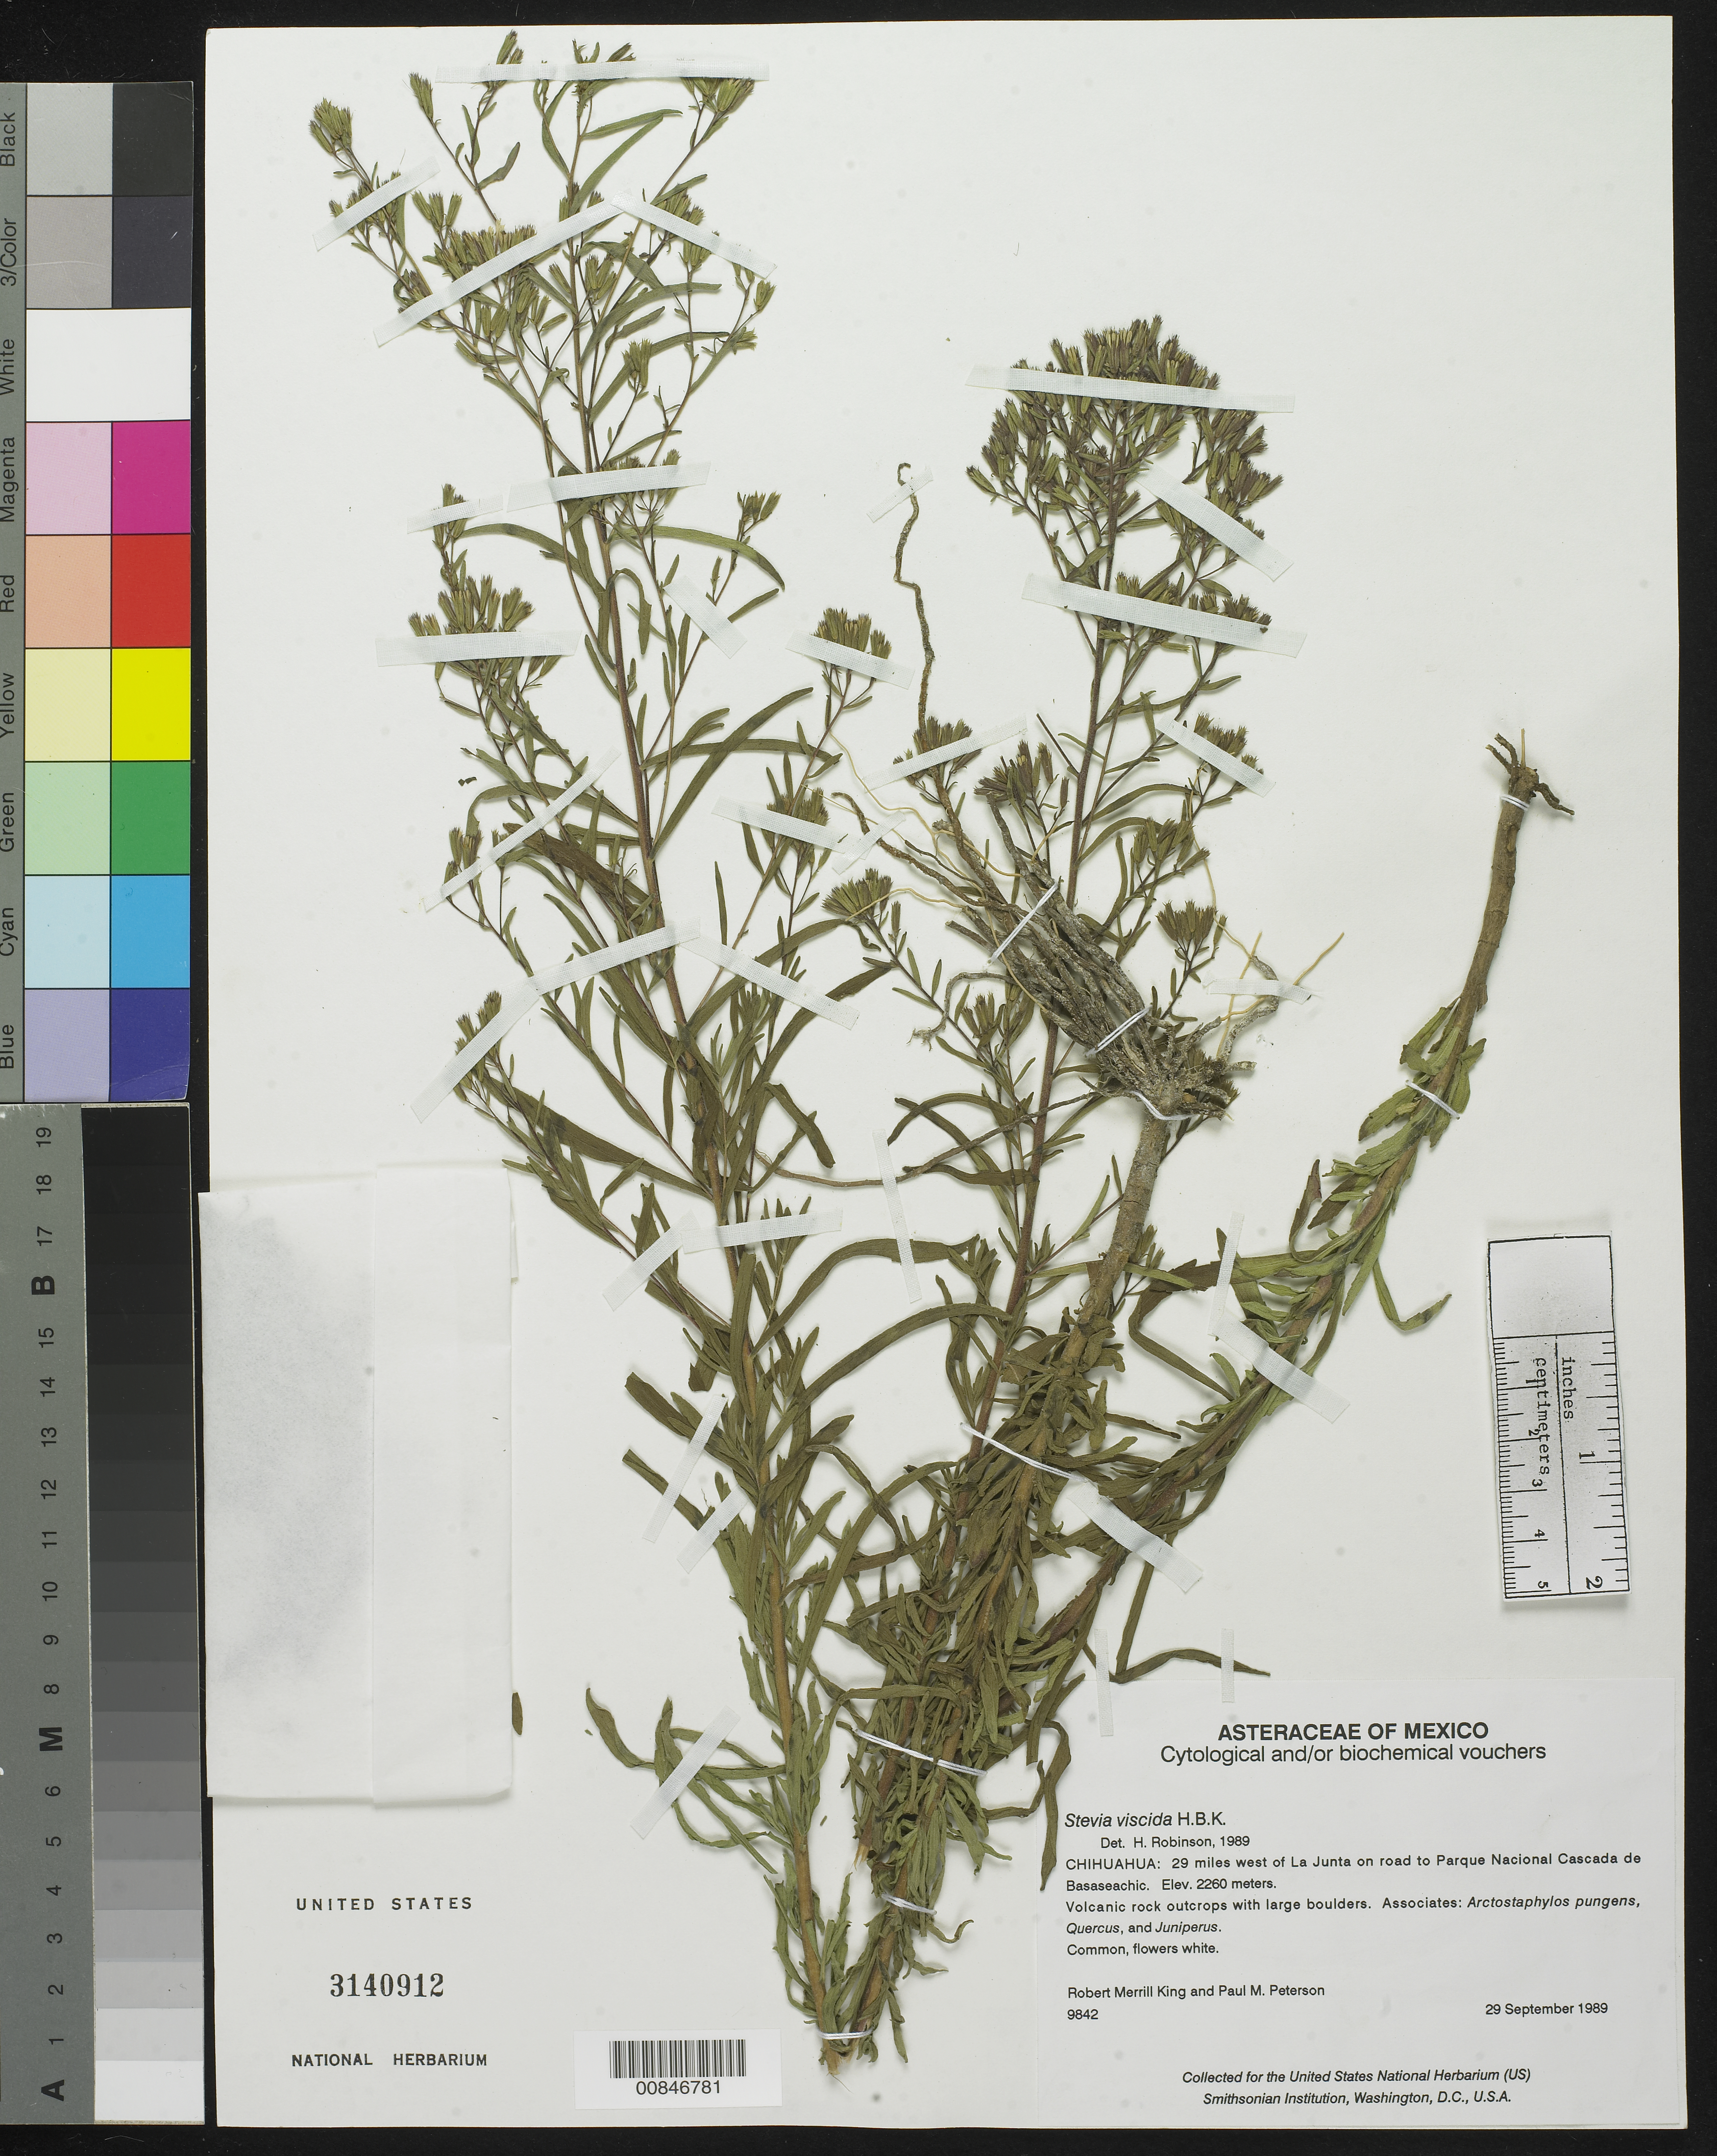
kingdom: Plantae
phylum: Tracheophyta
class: Magnoliopsida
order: Asterales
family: Asteraceae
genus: Stevia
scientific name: Stevia viscida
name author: Kunth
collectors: R. M. King & P. M. Peterson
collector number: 9842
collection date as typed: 29 Sep 1989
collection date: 1989-09-29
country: Mexico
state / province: Chihuahua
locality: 29 miles west of La Junta on road to Parque Nacional Cascade de Basaseachic.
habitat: Volcanic rock outcrops with large boulders. Associates: Arctostaphylos pungens, Quercus, and Juniperus.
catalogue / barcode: US 3140912